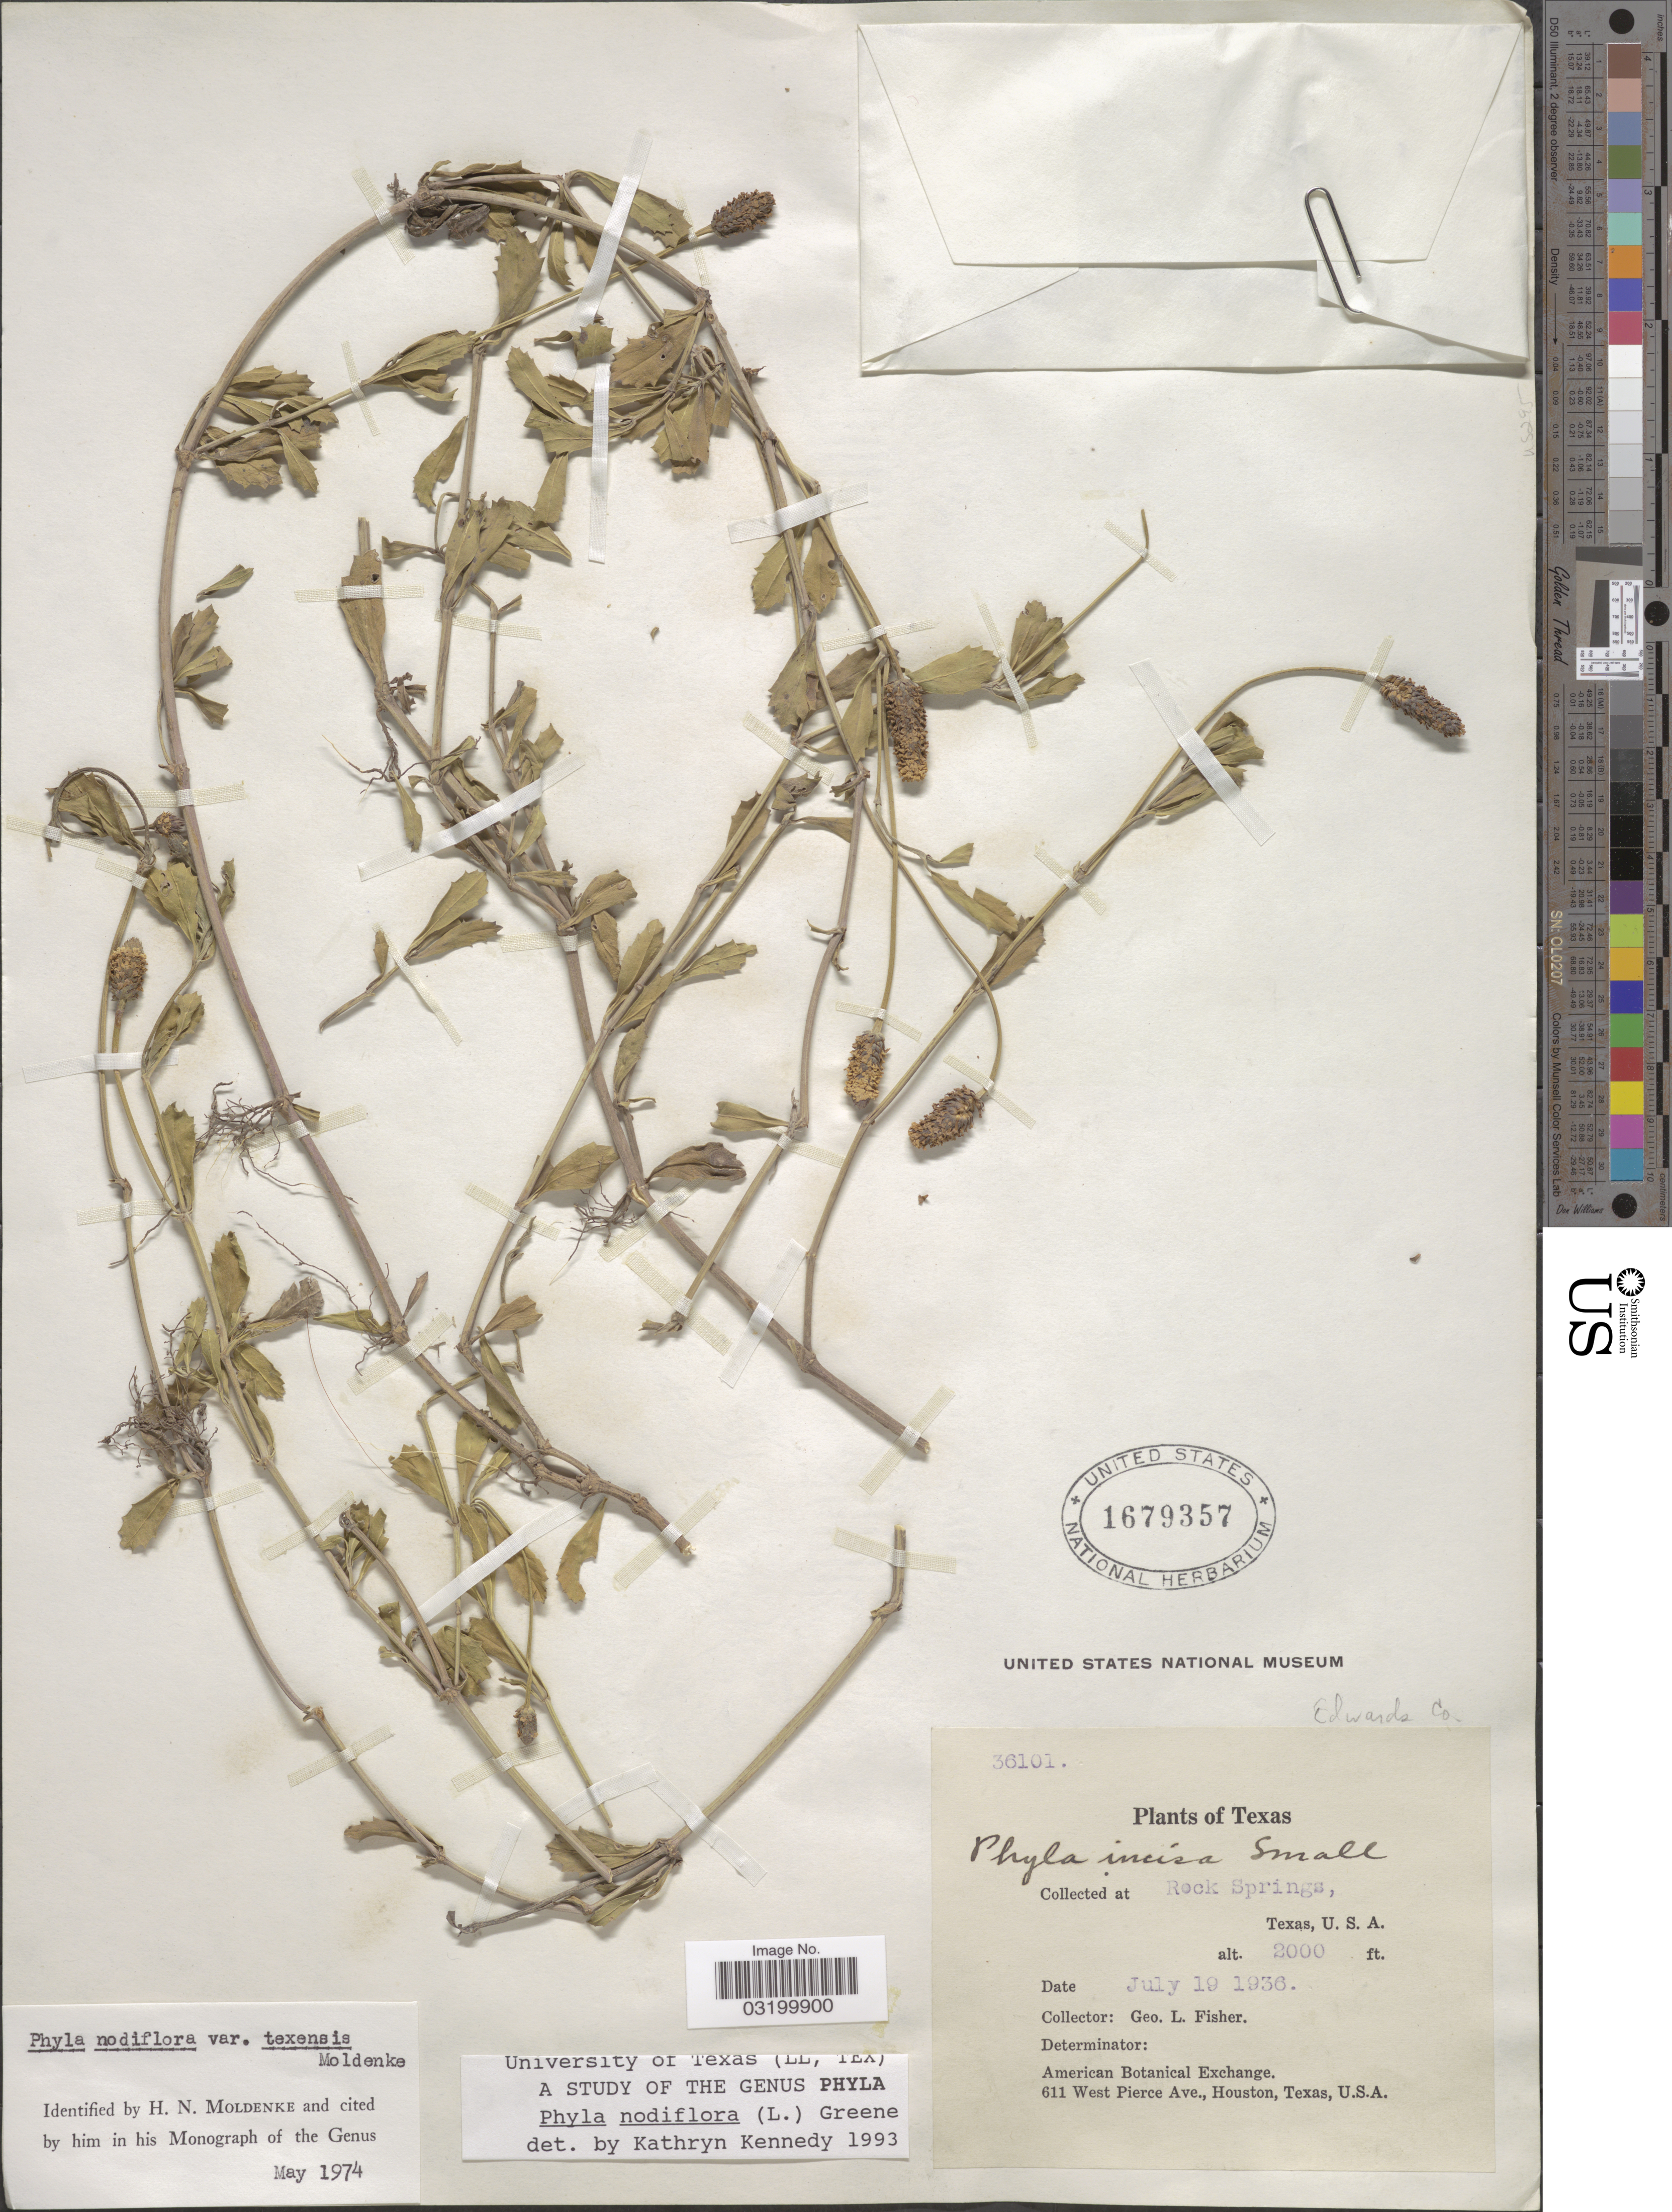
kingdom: Plantae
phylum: Tracheophyta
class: Magnoliopsida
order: Lamiales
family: Verbenaceae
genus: Phyla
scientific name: Phyla nodiflora var. nodiflora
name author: (L.) Greene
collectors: G. L. Fisher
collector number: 36101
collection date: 1936-07-19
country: United States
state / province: Texas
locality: Rock Springs.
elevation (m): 610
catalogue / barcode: US 1679357